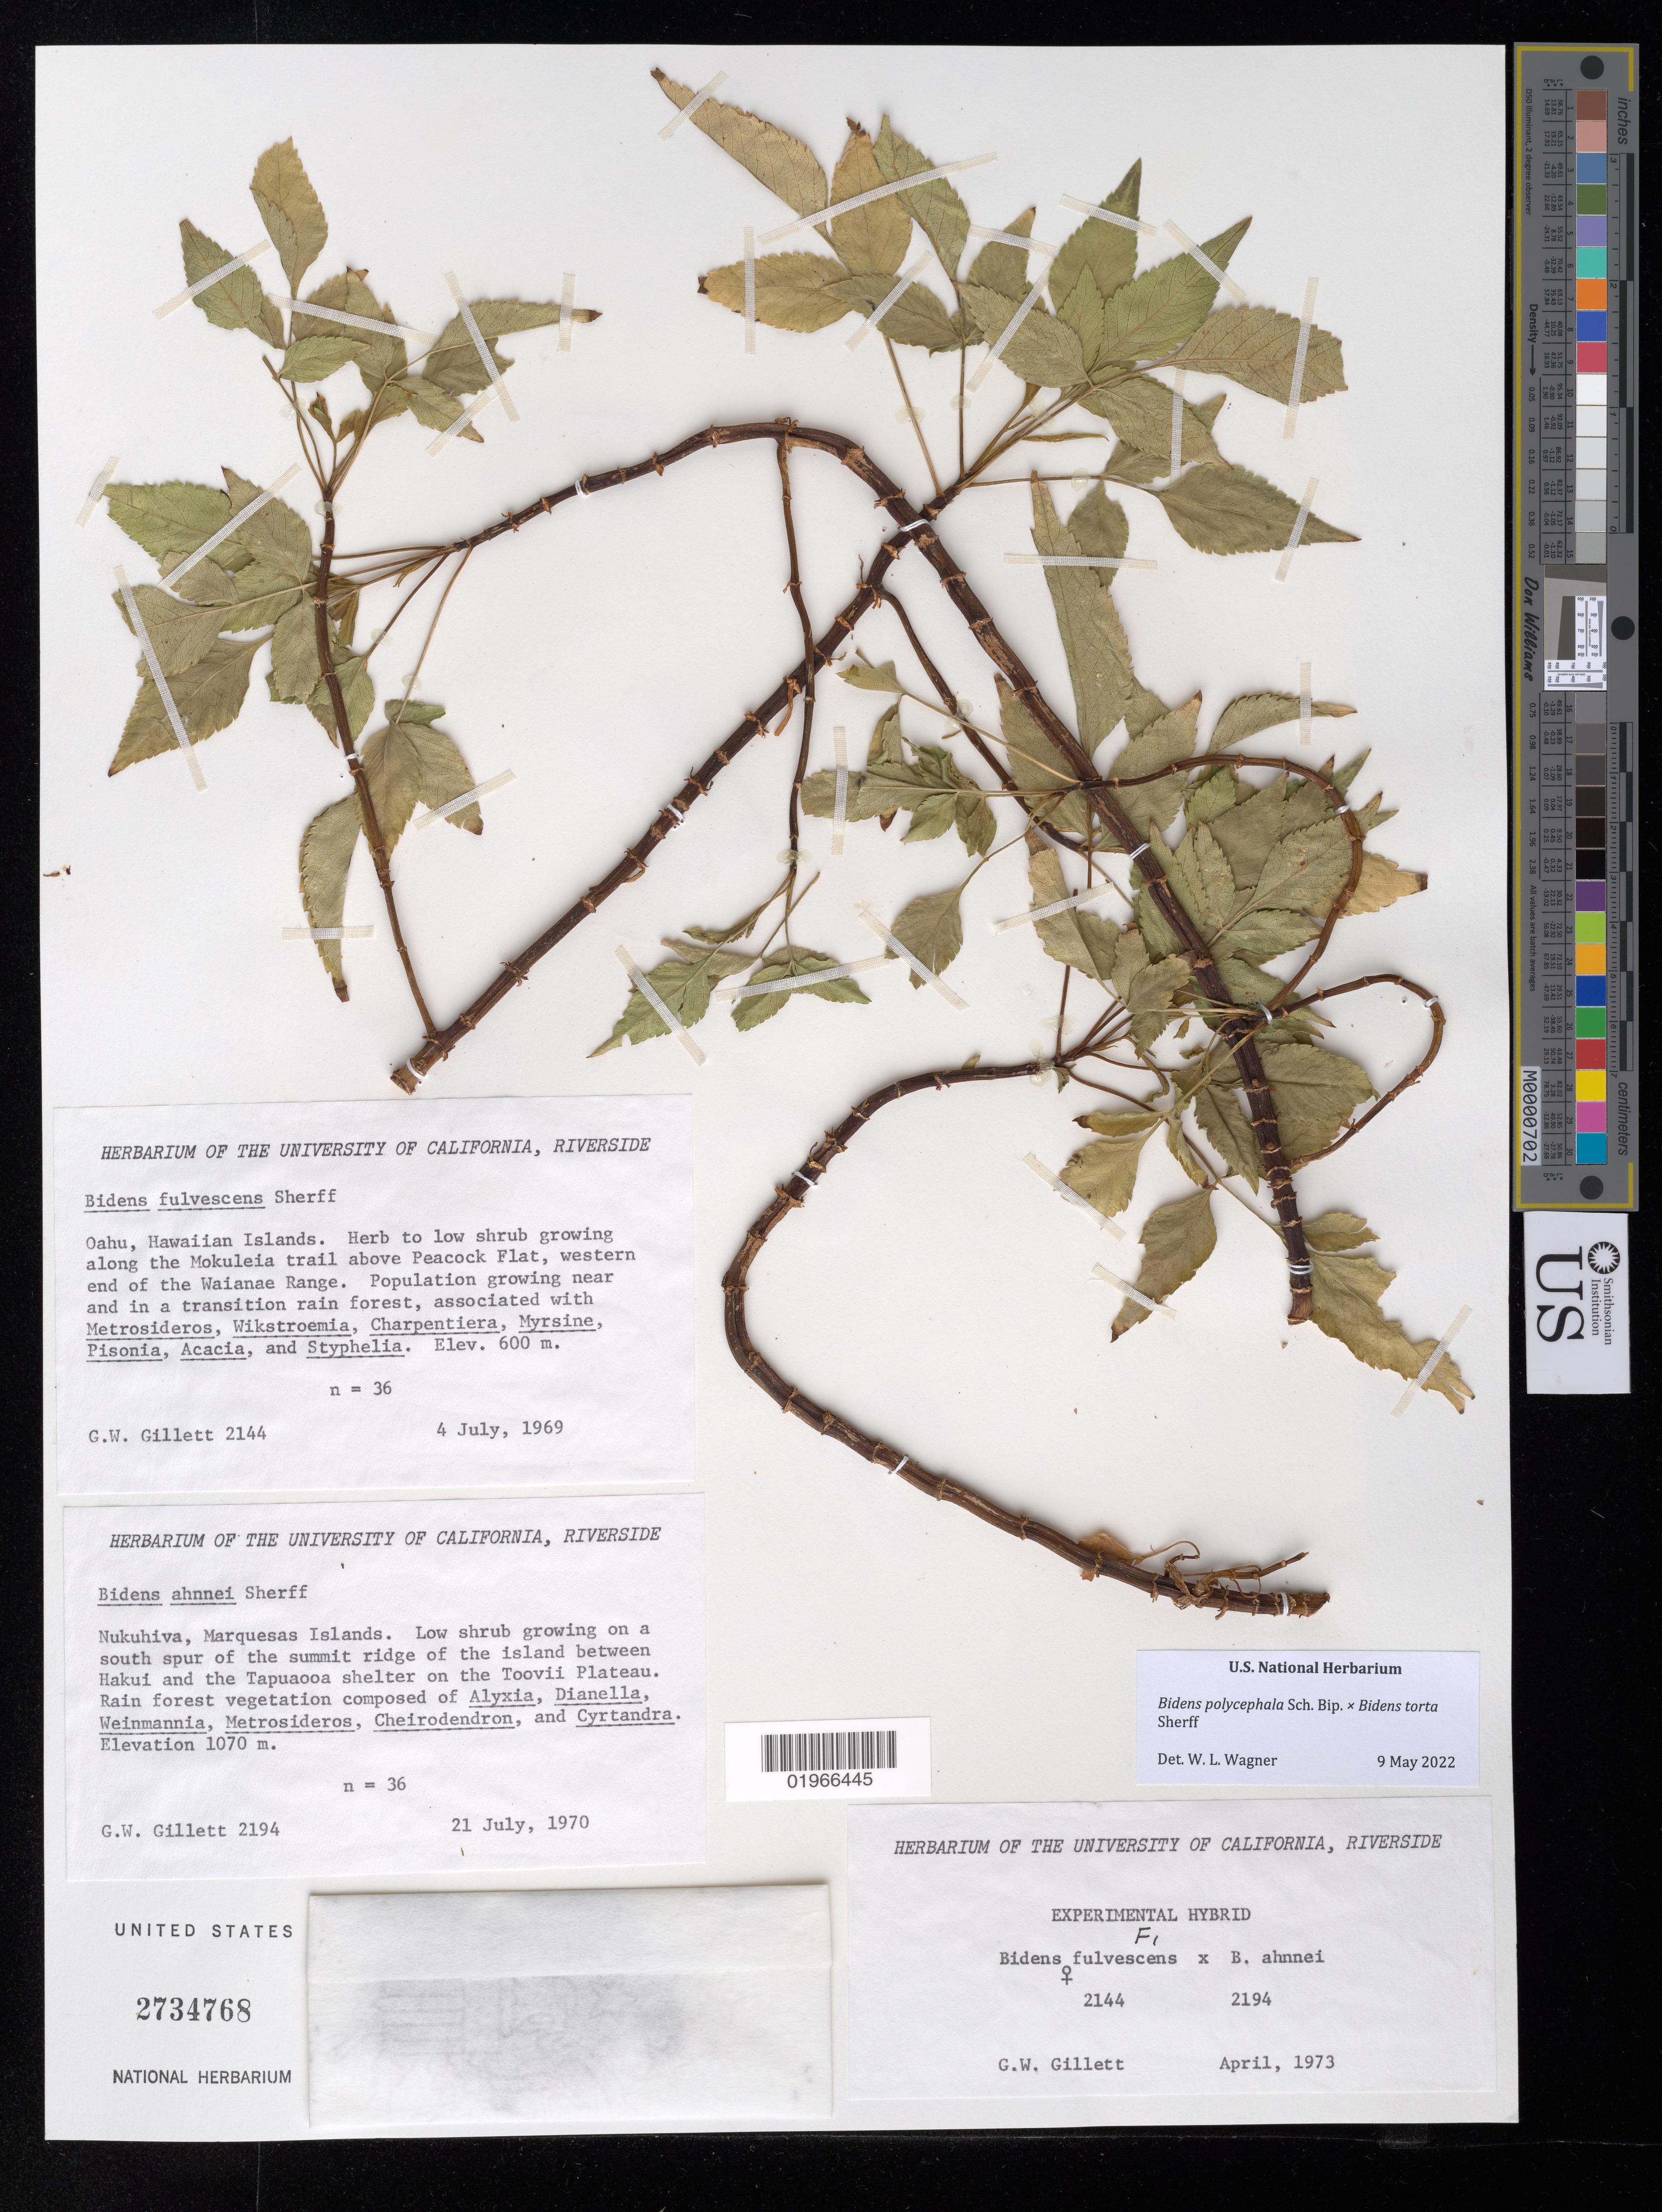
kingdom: Plantae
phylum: Tracheophyta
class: Magnoliopsida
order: Asterales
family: Asteraceae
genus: Bidens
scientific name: Bidens polycephala x B. torta Sherff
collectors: G. Gillett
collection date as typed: Apr 1973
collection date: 1973-04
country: United States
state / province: California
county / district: Riverside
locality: University of California, Riverside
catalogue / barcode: US 2734768